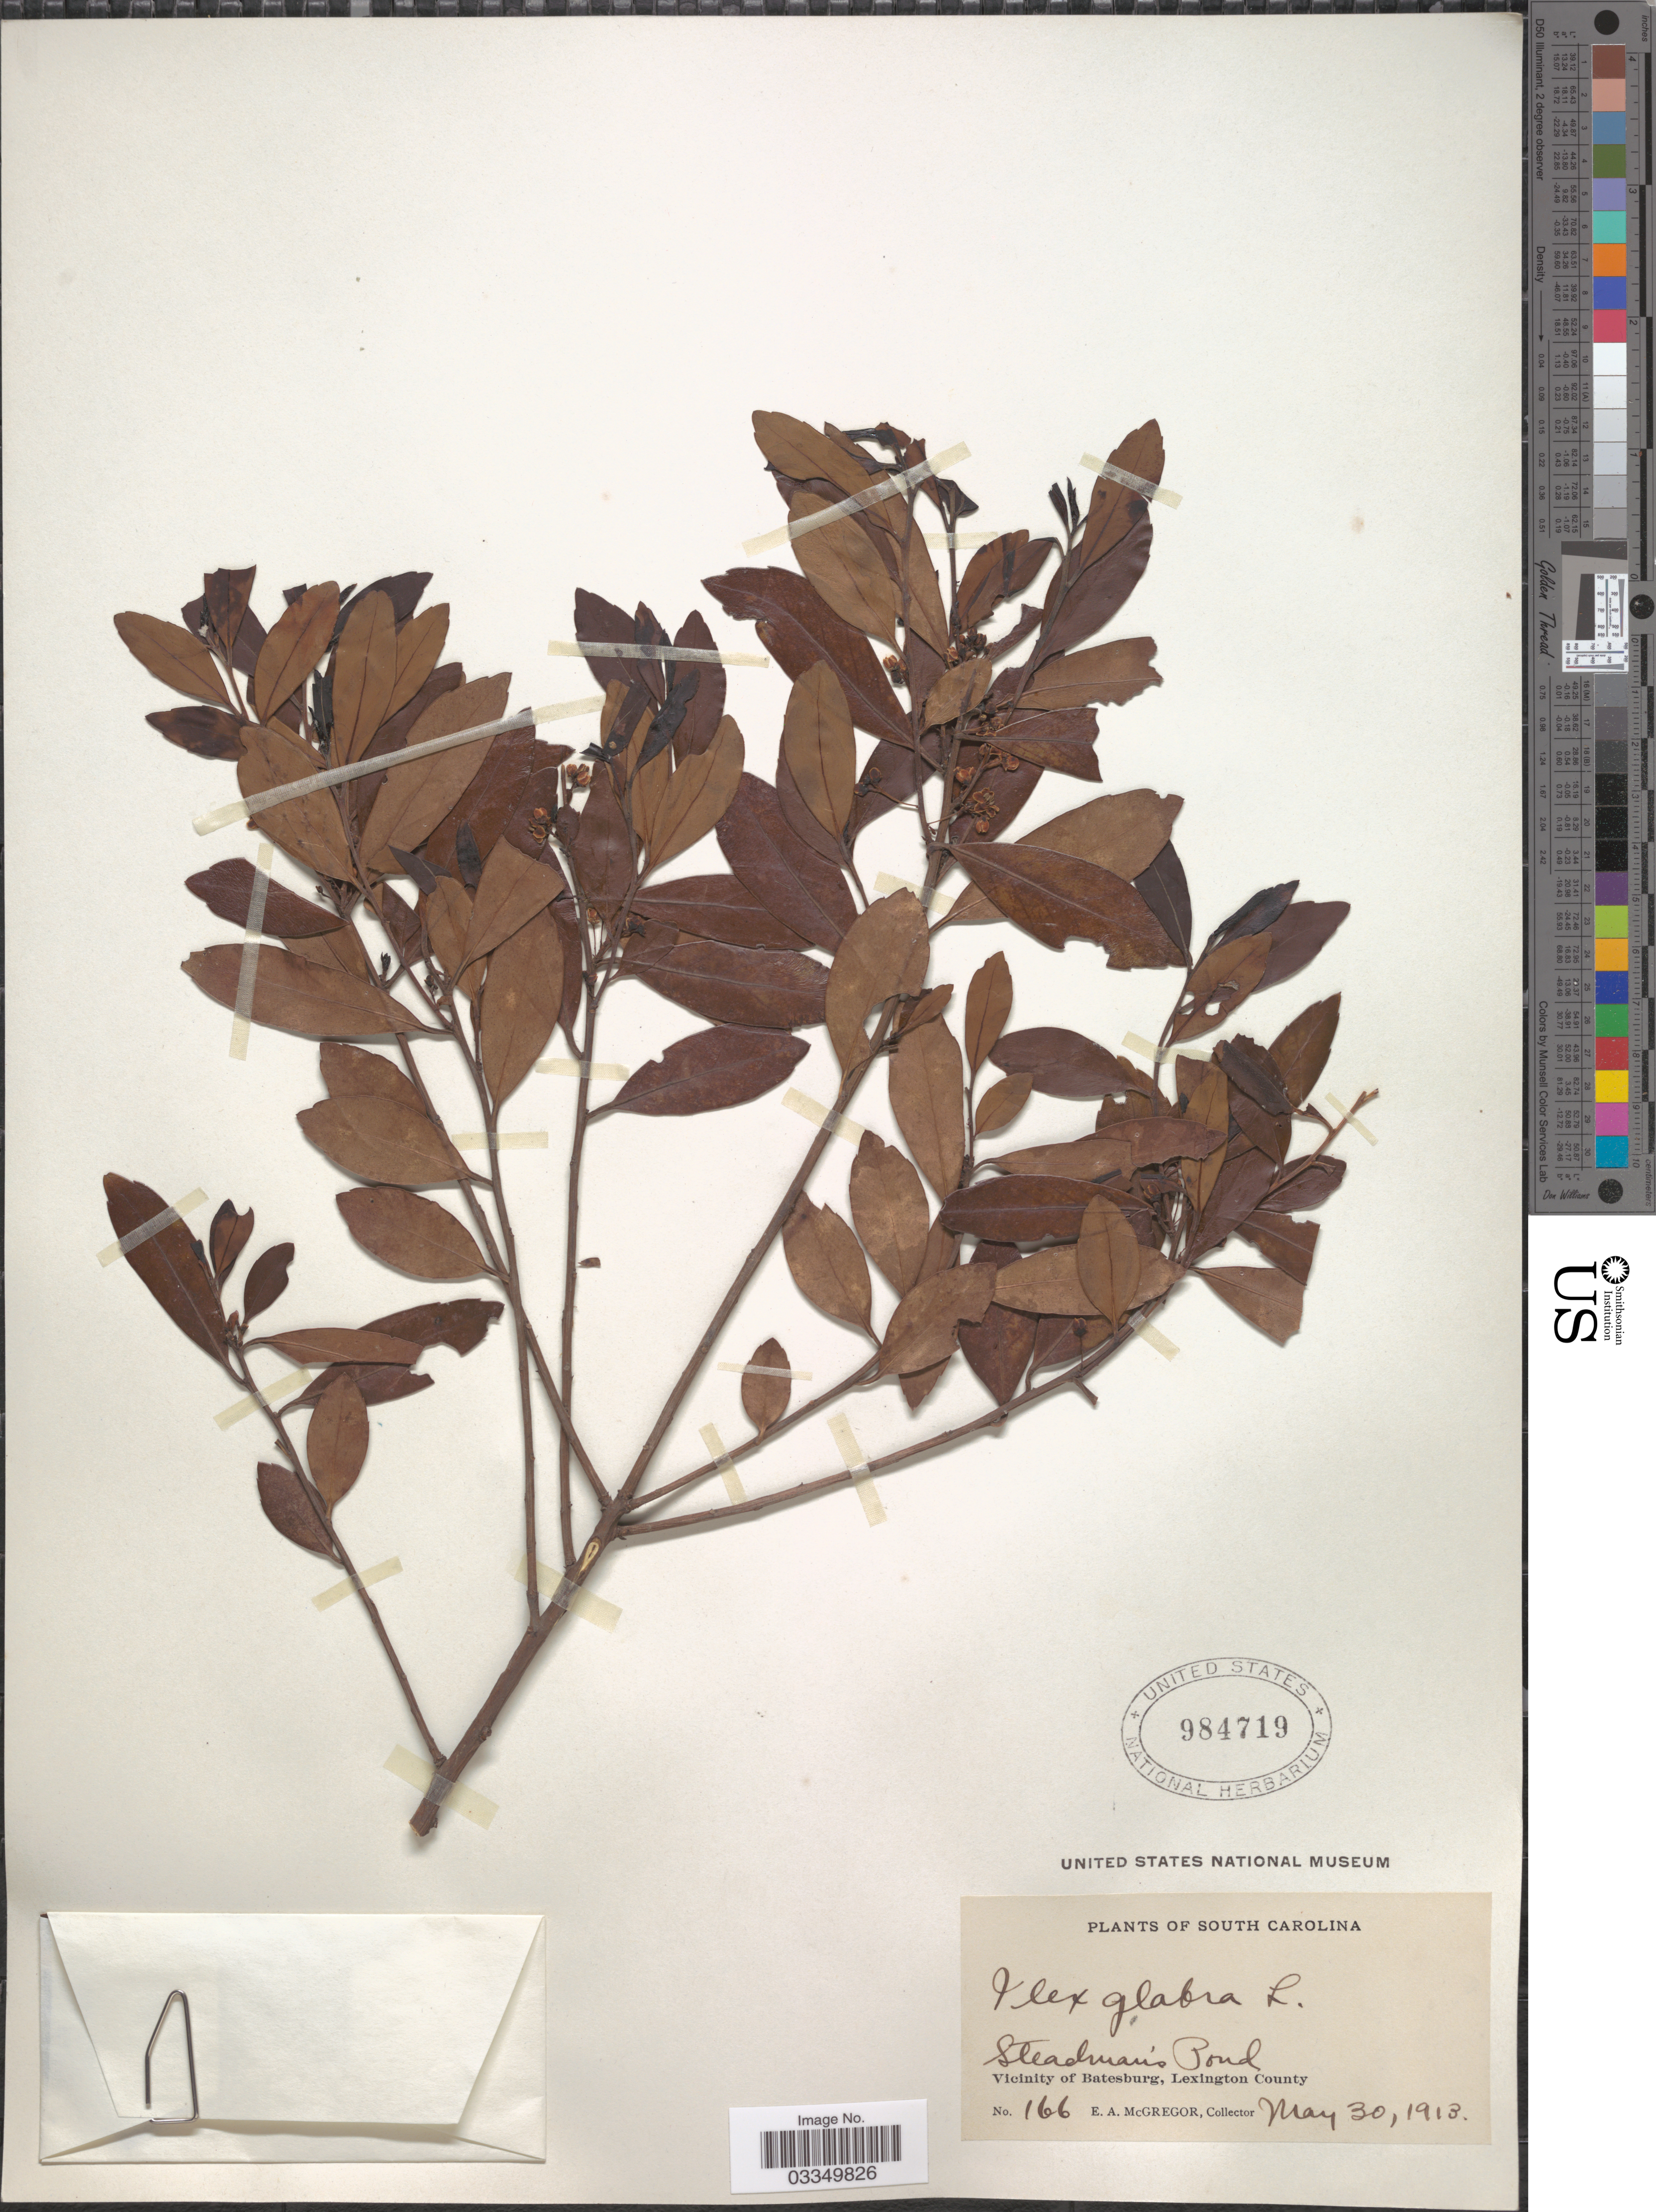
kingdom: Plantae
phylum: Tracheophyta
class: Magnoliopsida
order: Aquifoliales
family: Aquifoliaceae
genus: Ilex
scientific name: Ilex glabra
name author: (L.) A. Gray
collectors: E. A. McGregor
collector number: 166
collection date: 1913-05-30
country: United States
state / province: South Carolina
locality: Steadman's Pond. Vicinity of Batesburg, Lexington County.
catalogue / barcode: US 984719